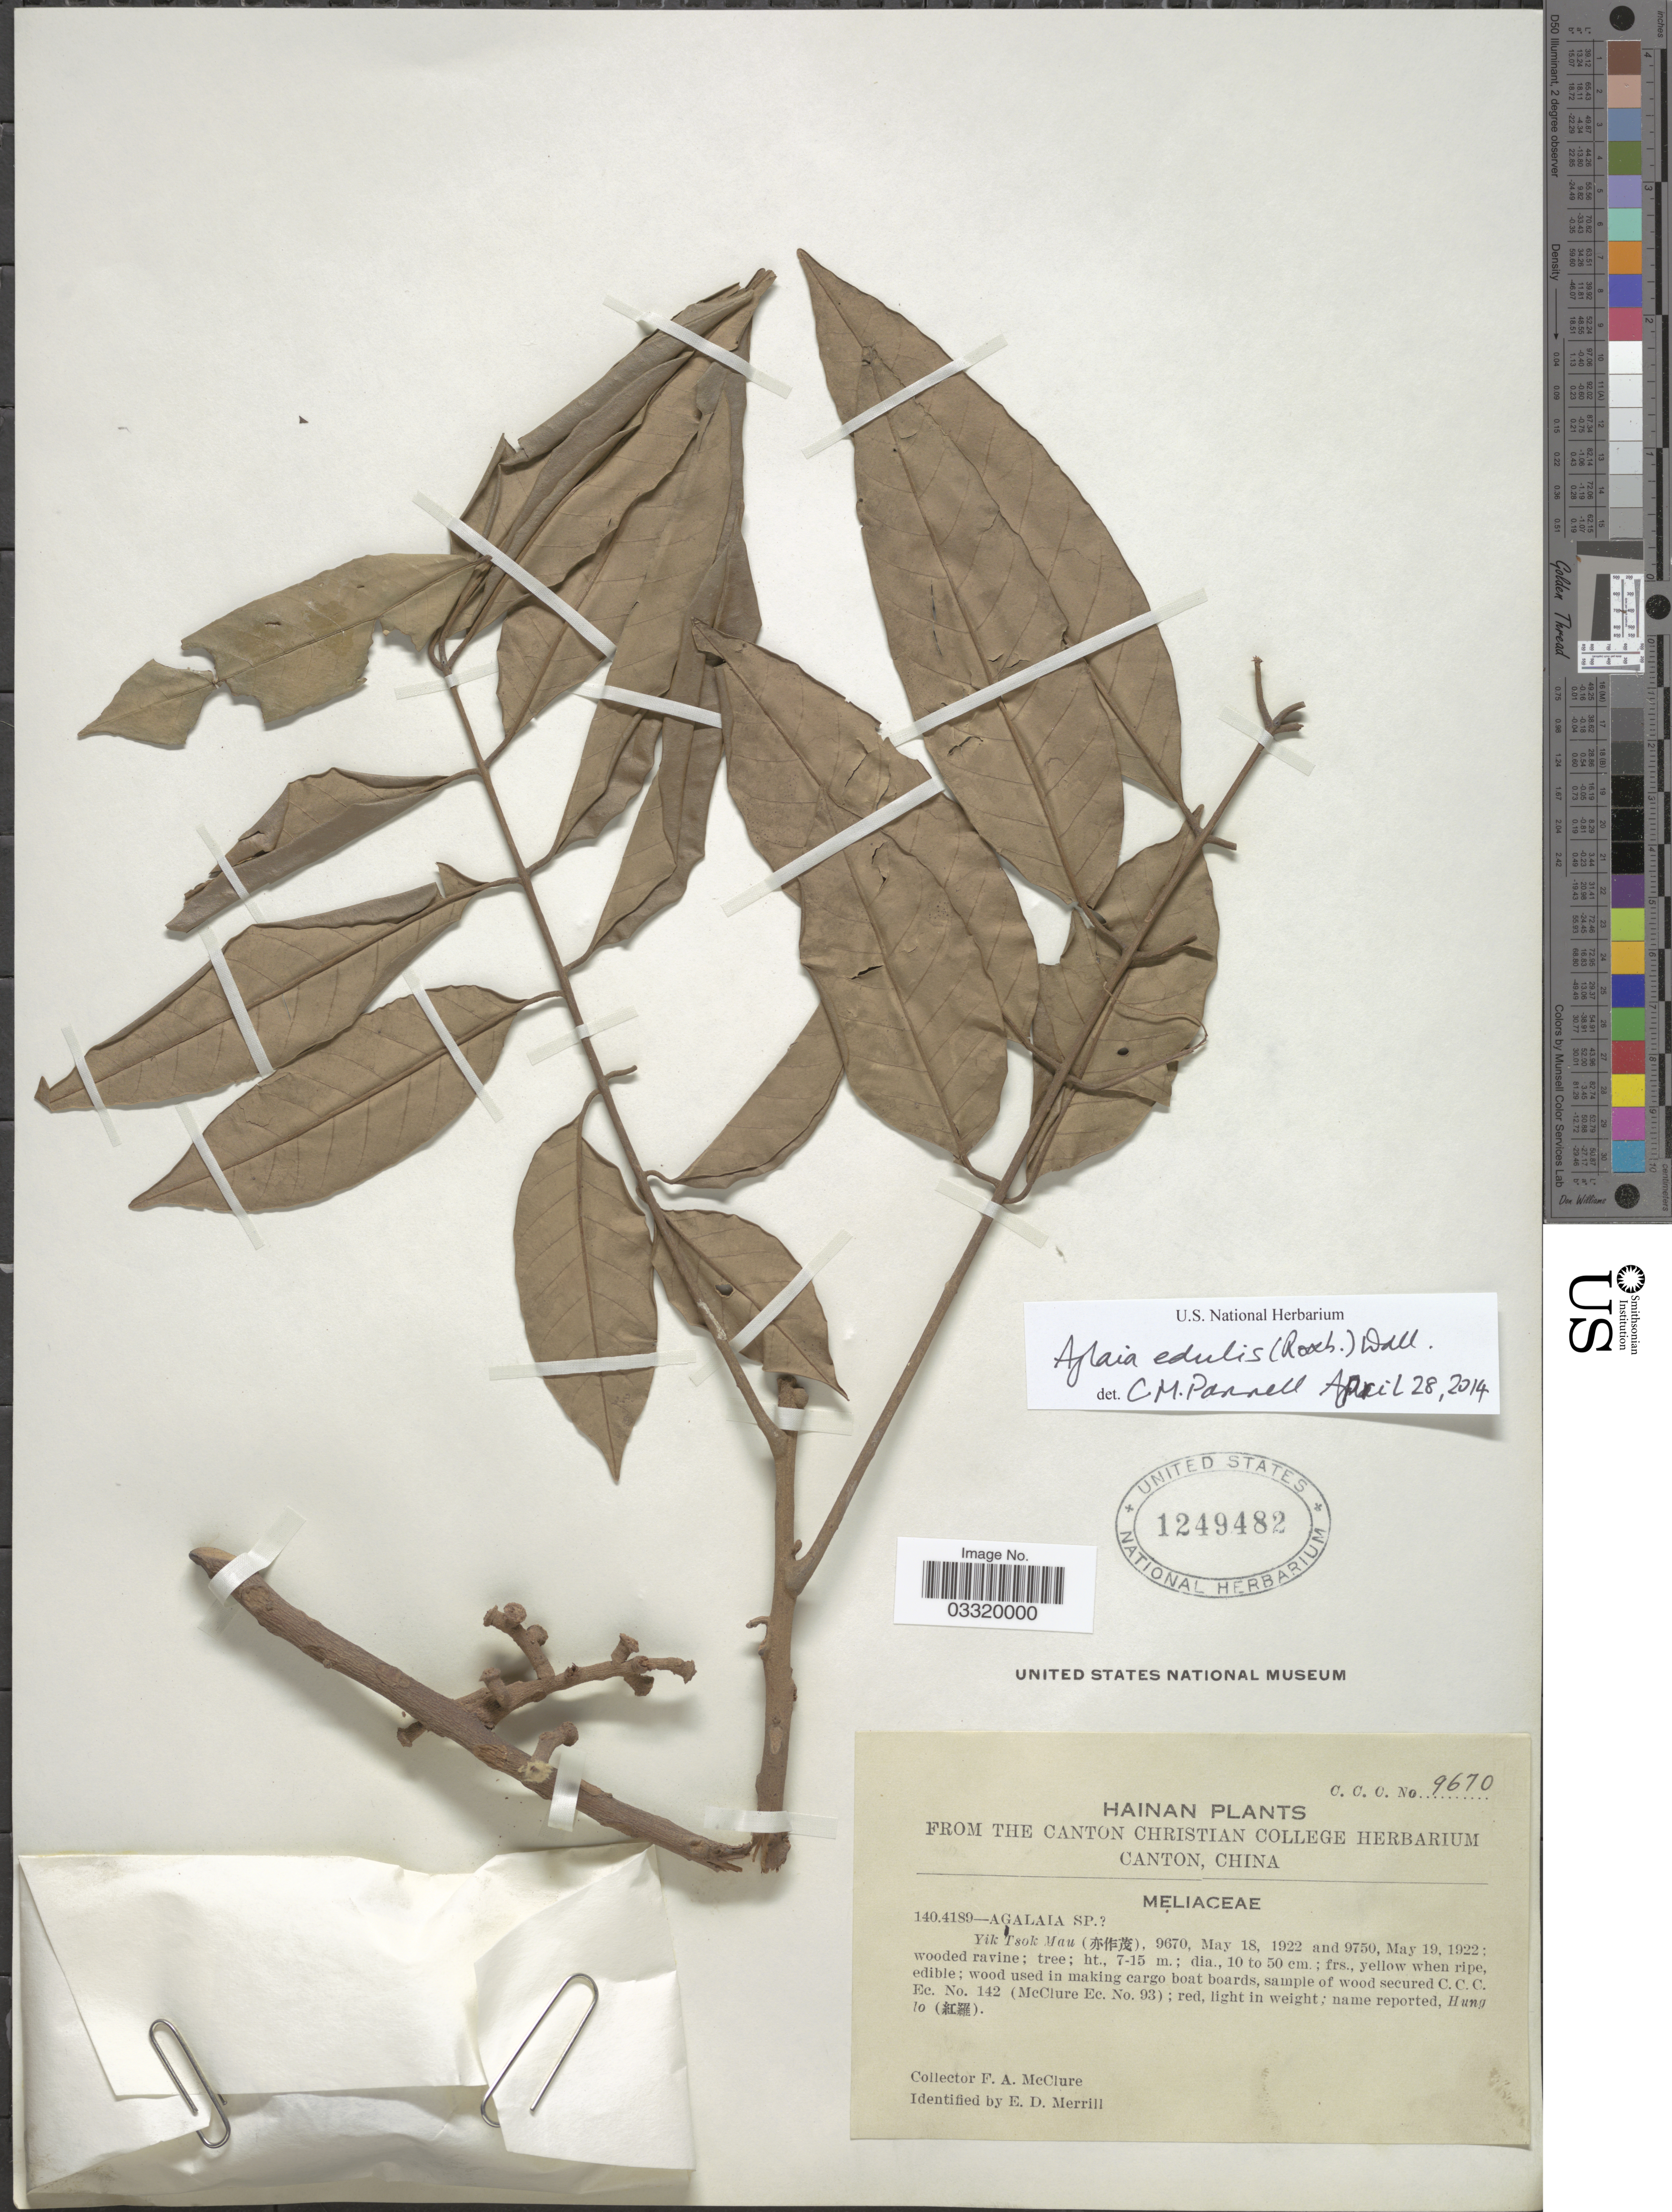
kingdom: Plantae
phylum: Tracheophyta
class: Magnoliopsida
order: Sapindales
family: Meliaceae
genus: Aglaia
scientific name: Aglaia edulis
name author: (Roxb.) Wall.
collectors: F. A. McClure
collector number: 9670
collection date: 1922-05-18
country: China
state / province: Hainan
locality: Yik Tsok Mau (X).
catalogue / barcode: US 1249482